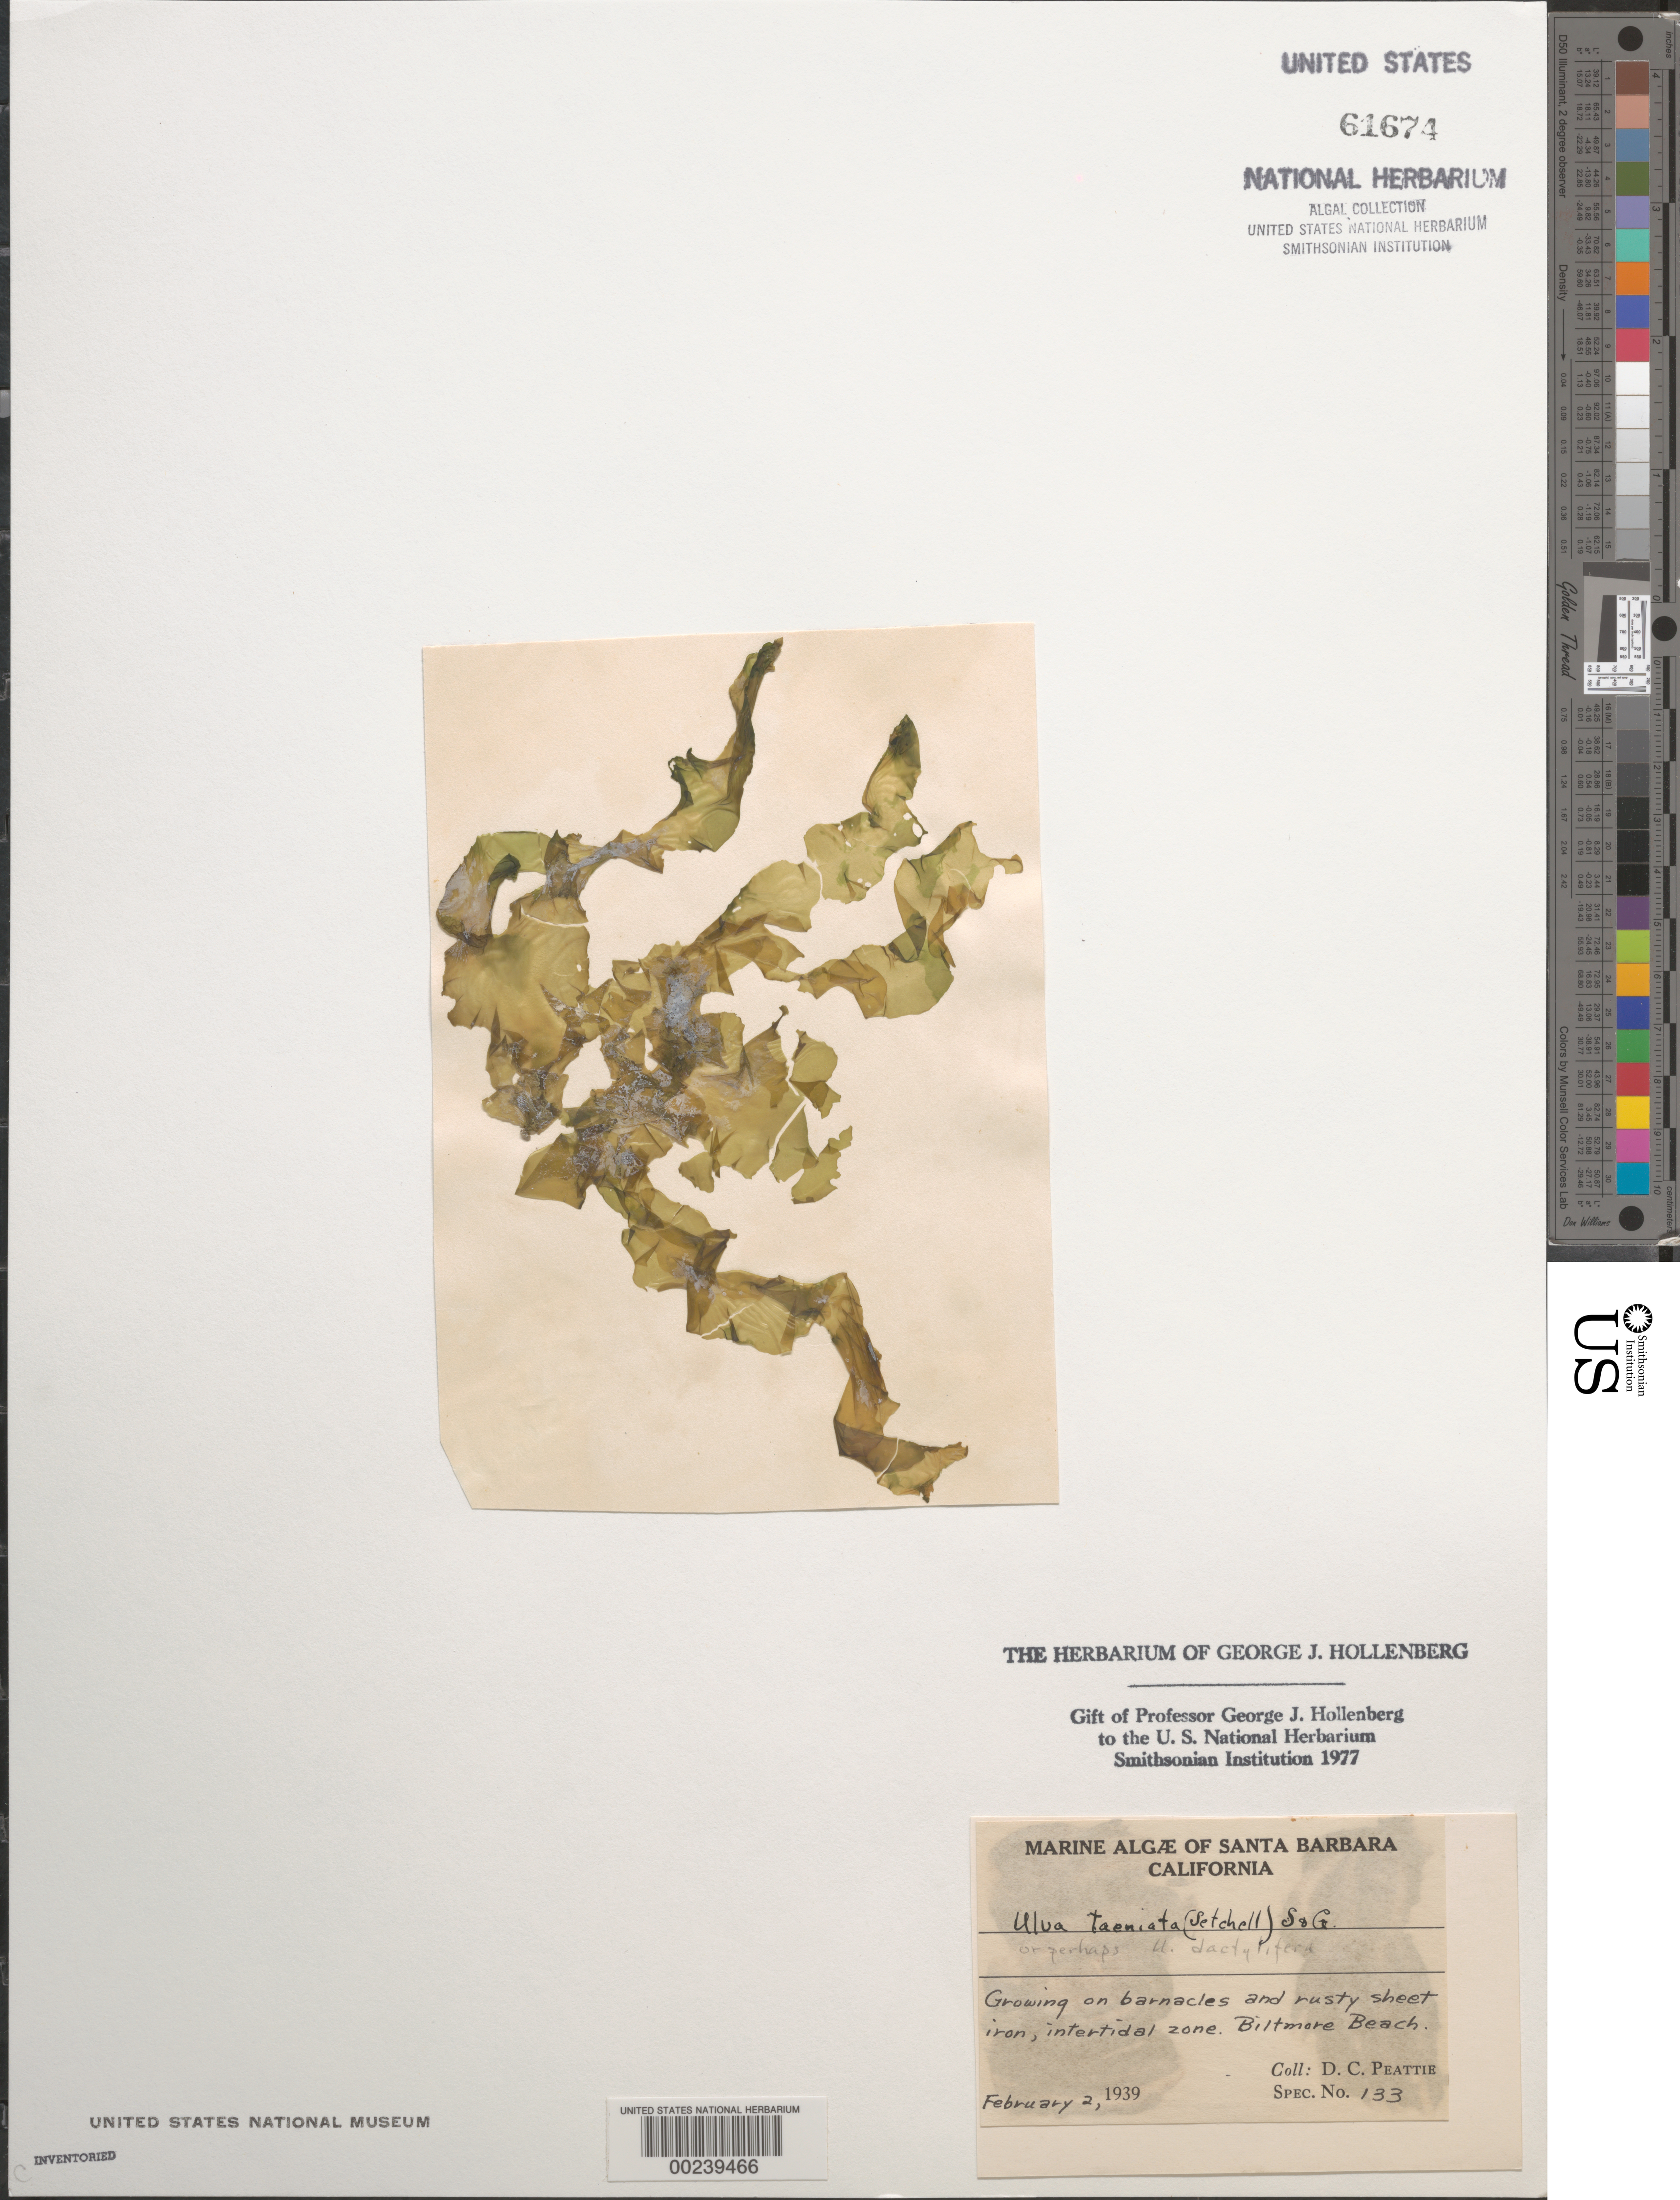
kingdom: Plantae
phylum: Chlorophyta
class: Ulvophyceae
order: Ulvales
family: Ulvaceae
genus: Ulva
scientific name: Ulva taeniata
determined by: Hollenberg, George J.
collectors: D. Peattie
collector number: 133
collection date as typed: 02 Feb 1939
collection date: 1939-02-02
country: United States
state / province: California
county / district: Santa Barbara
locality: Biltmore Beach, Santa Barbara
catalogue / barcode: US 61674